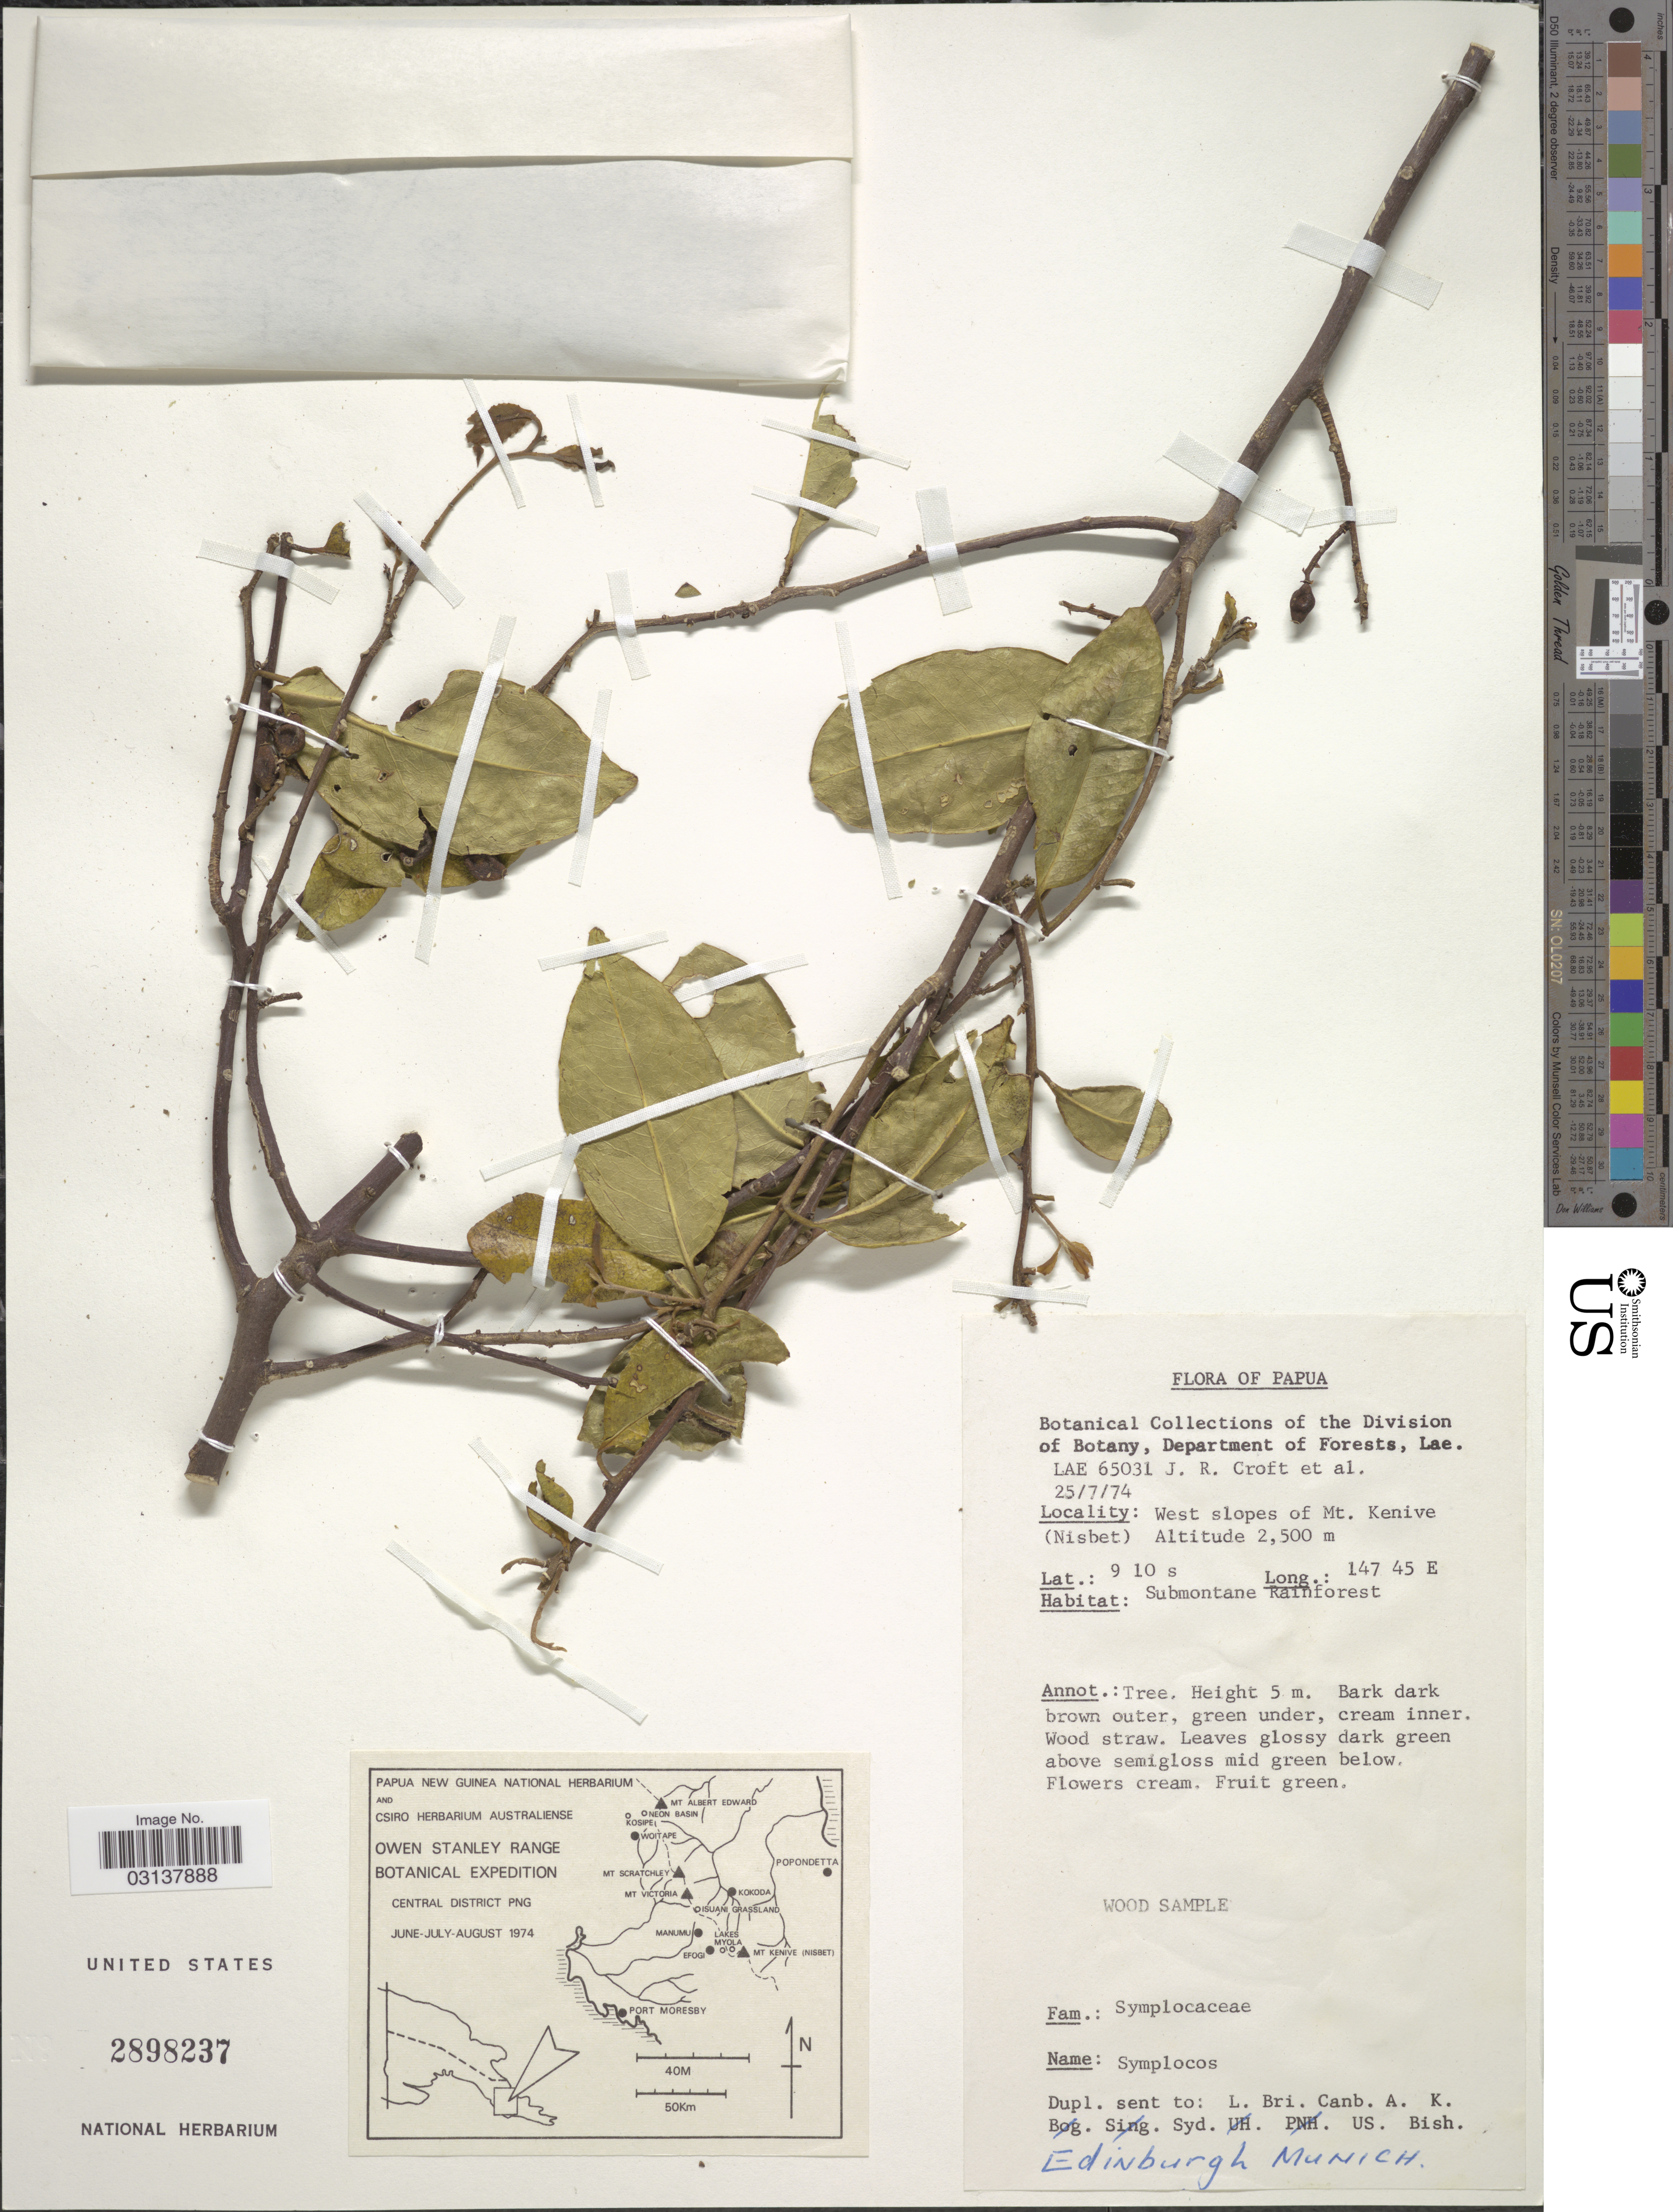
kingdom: Plantae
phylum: Tracheophyta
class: Magnoliopsida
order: Ericales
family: Symplocaceae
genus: Symplocos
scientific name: Symplocos sp.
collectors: J. R. Croft & et al.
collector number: LAE65031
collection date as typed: Transcribed d/m/y: 25/7/74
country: Papua New Guinea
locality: Papua. West slopes of Mt. Kenive (Nisbet).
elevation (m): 2500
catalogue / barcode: US 2898237